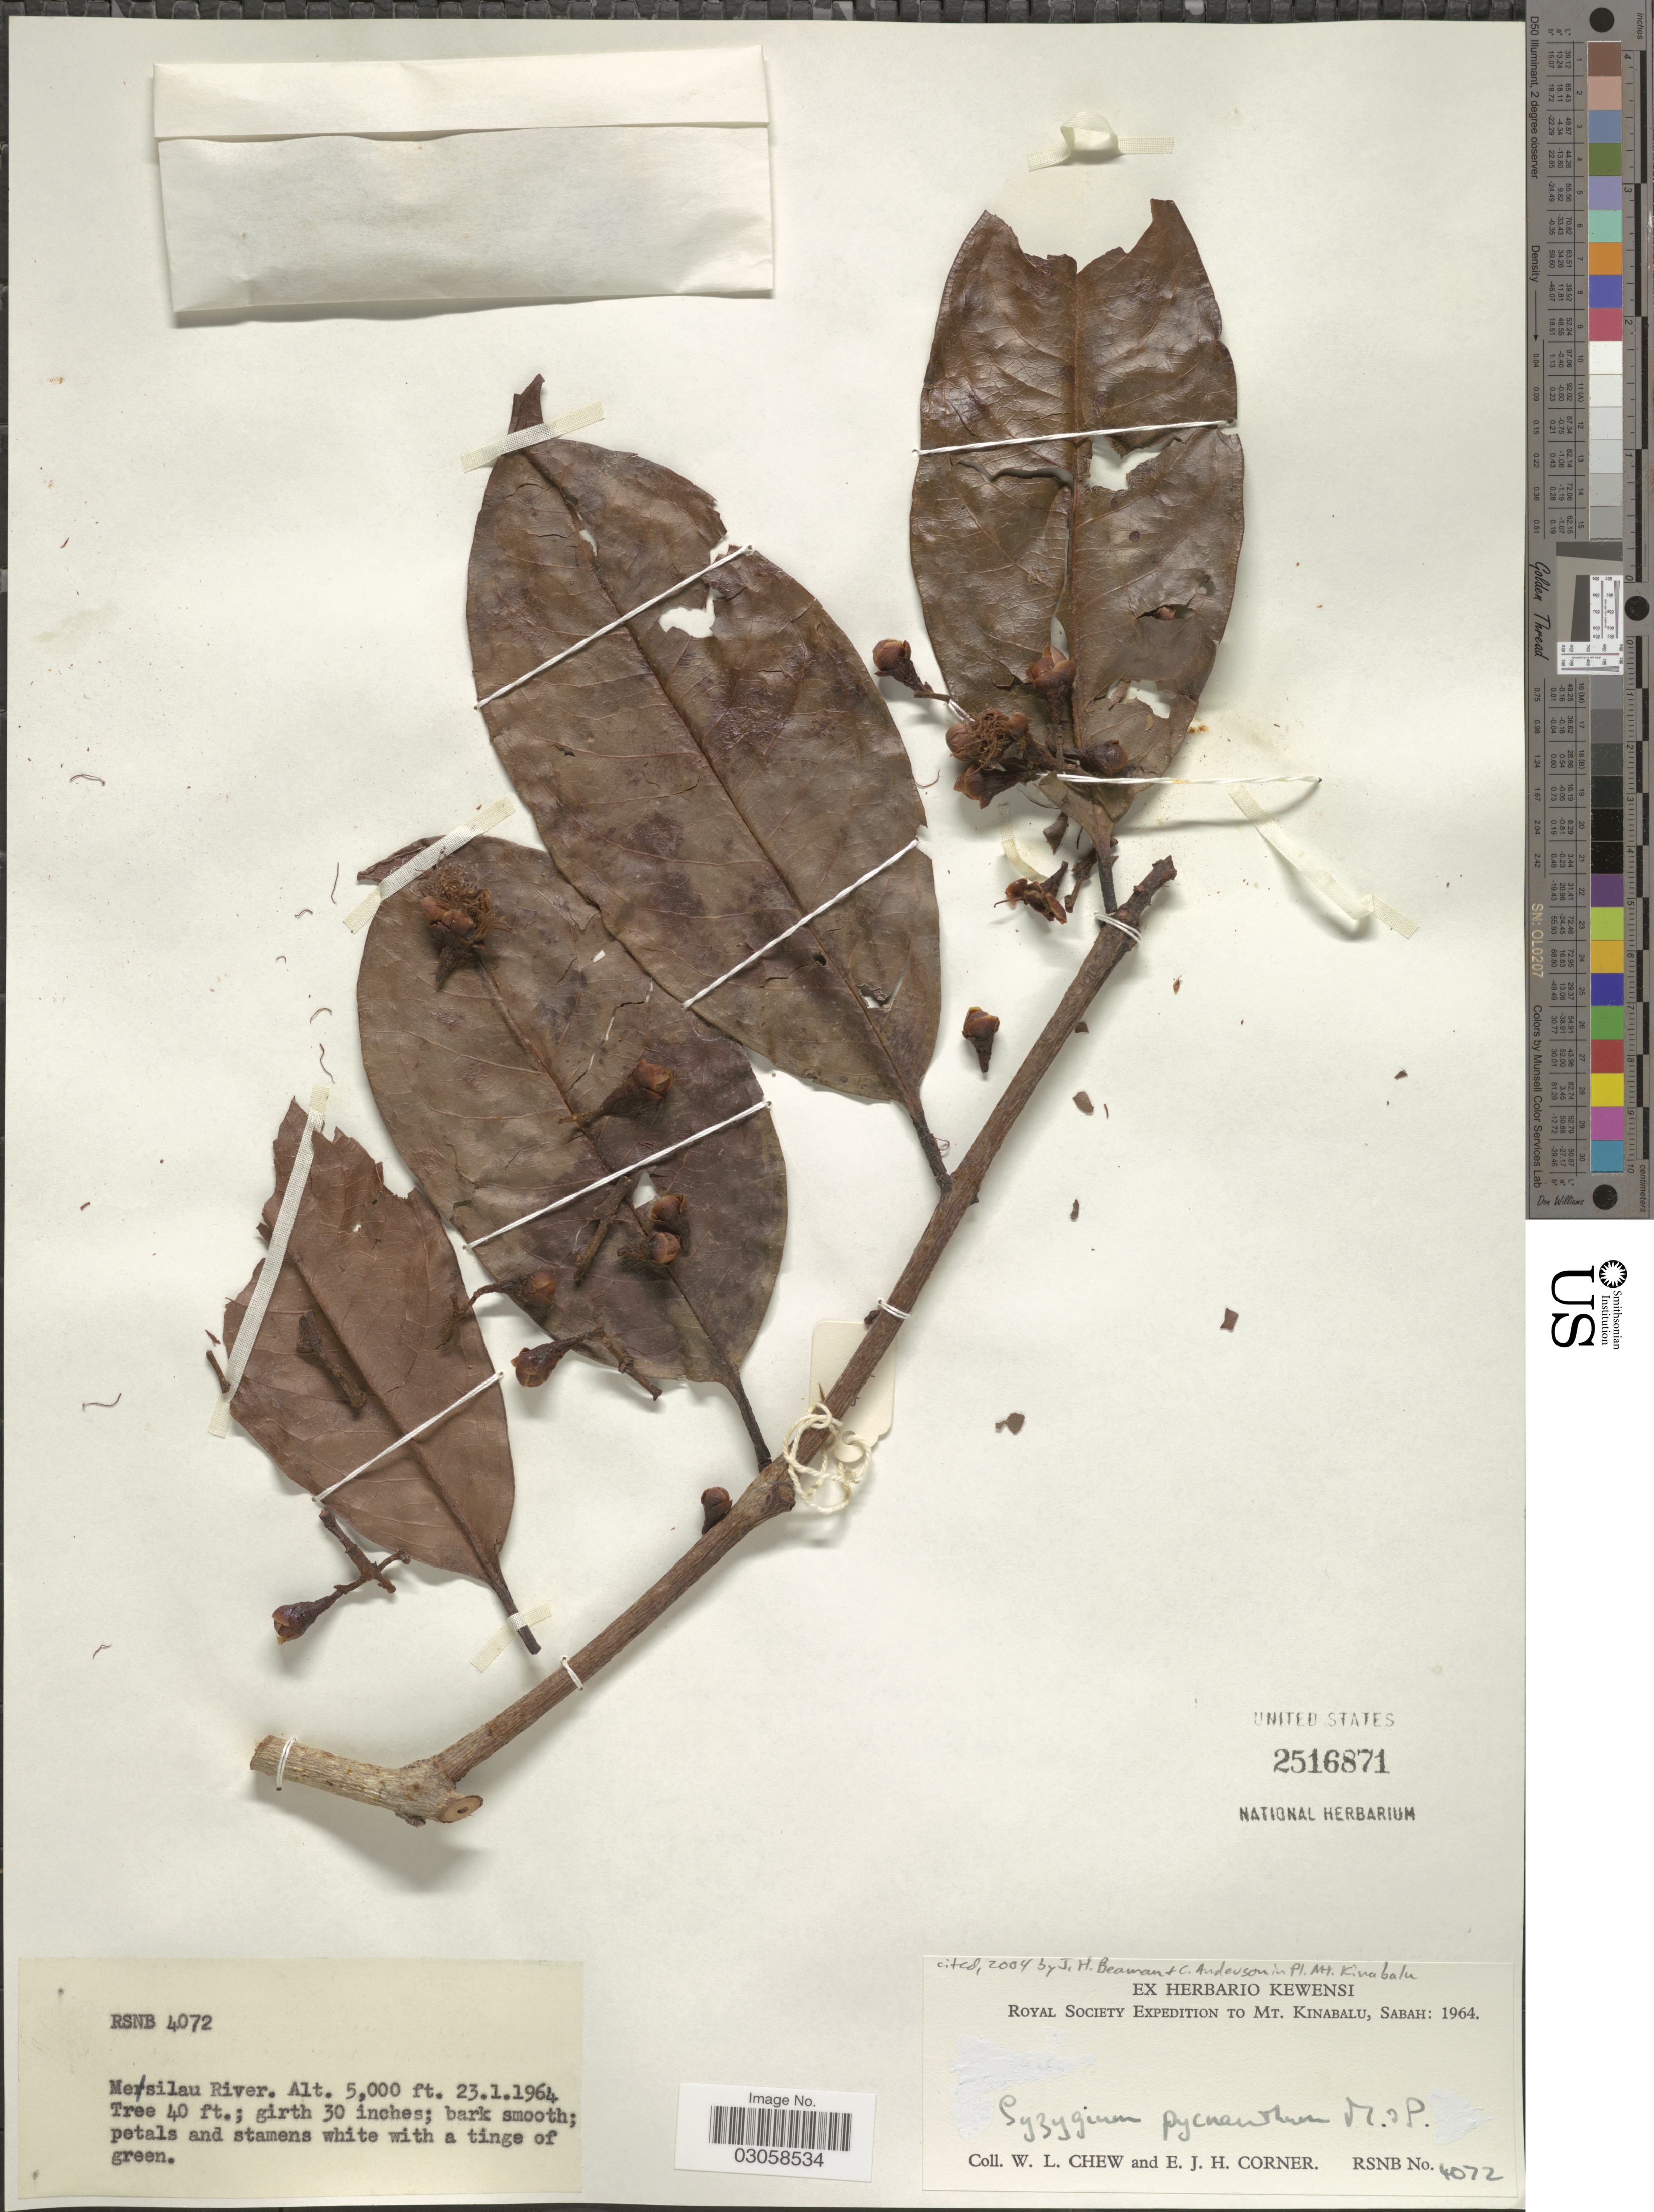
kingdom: Plantae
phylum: Tracheophyta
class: Magnoliopsida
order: Myrtales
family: Myrtaceae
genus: Syzygium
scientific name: Syzygium pycnanthum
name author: Merr. & L.M. Perry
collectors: W. Chew & E. Corner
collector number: RSNB 4072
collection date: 1964-01-23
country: Malaysia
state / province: Sabah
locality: Mt. Kinabalu. Mesilau River.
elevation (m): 1524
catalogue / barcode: US 2516871